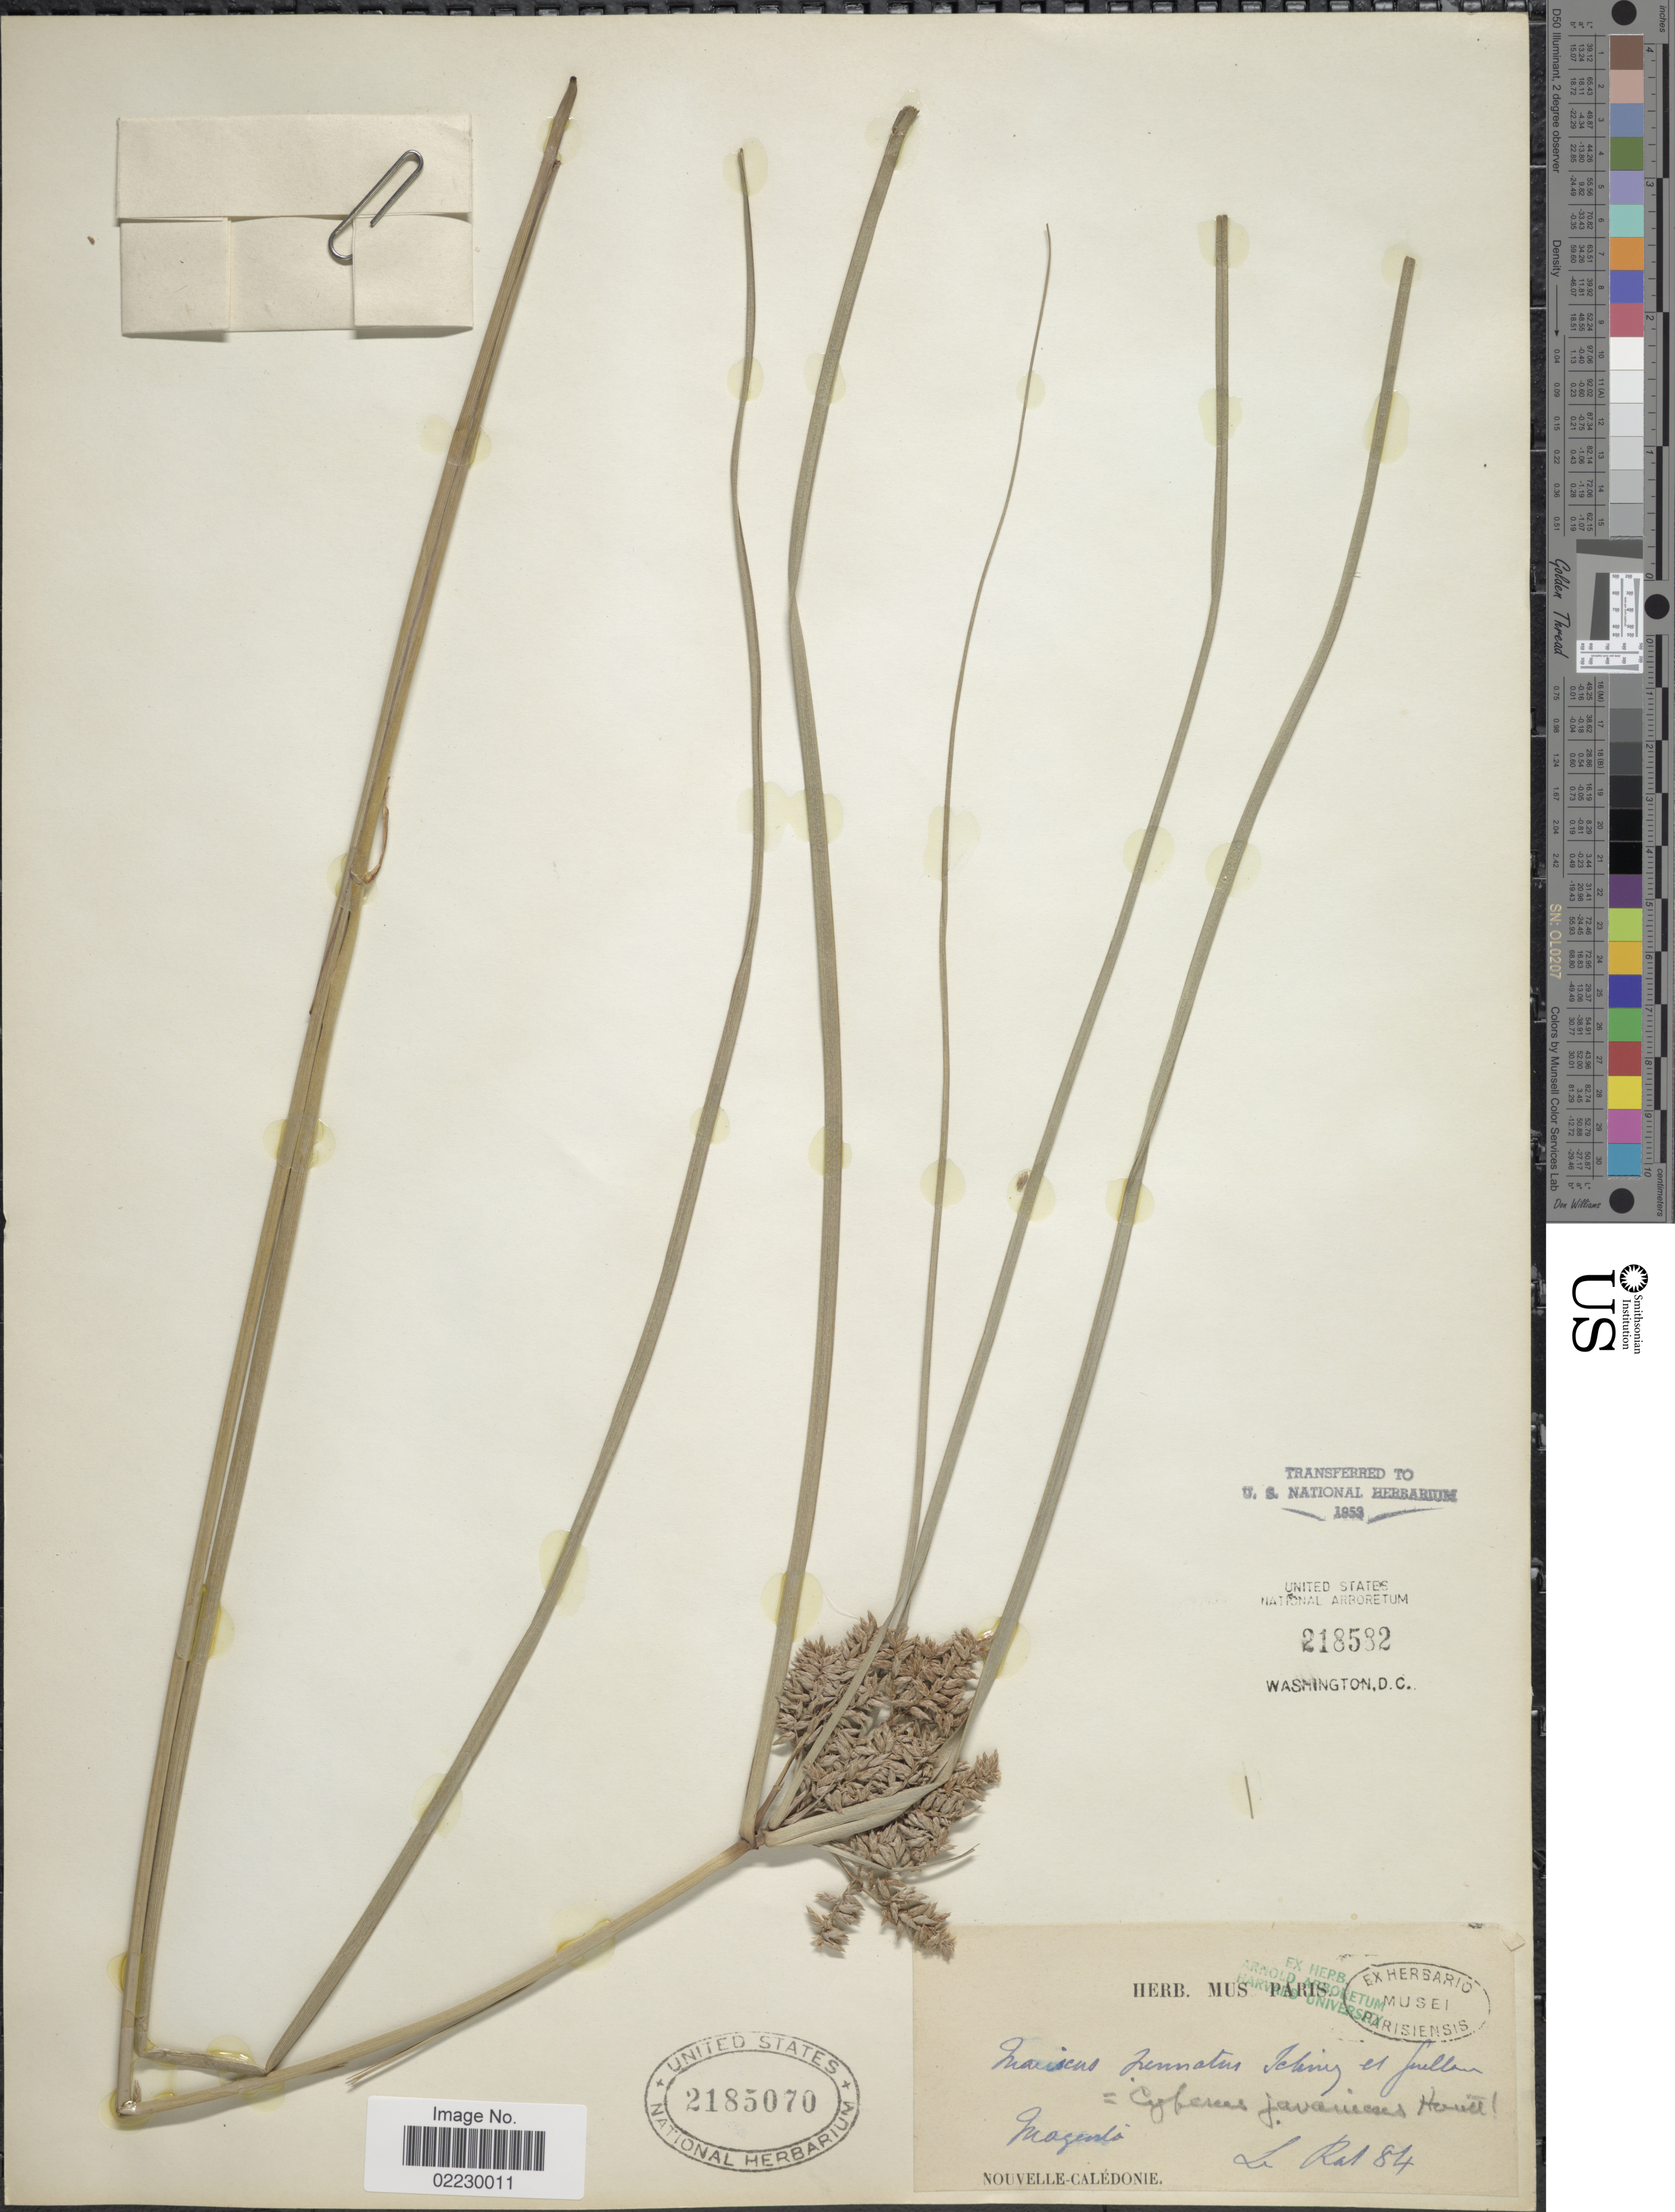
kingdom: Plantae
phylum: Tracheophyta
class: Liliopsida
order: Poales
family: Cyperaceae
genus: Cyperus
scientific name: Cyperus javanicus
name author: Houtt.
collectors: -. Le Rat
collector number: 84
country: New Caledonia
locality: Magenta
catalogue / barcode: US 2185070